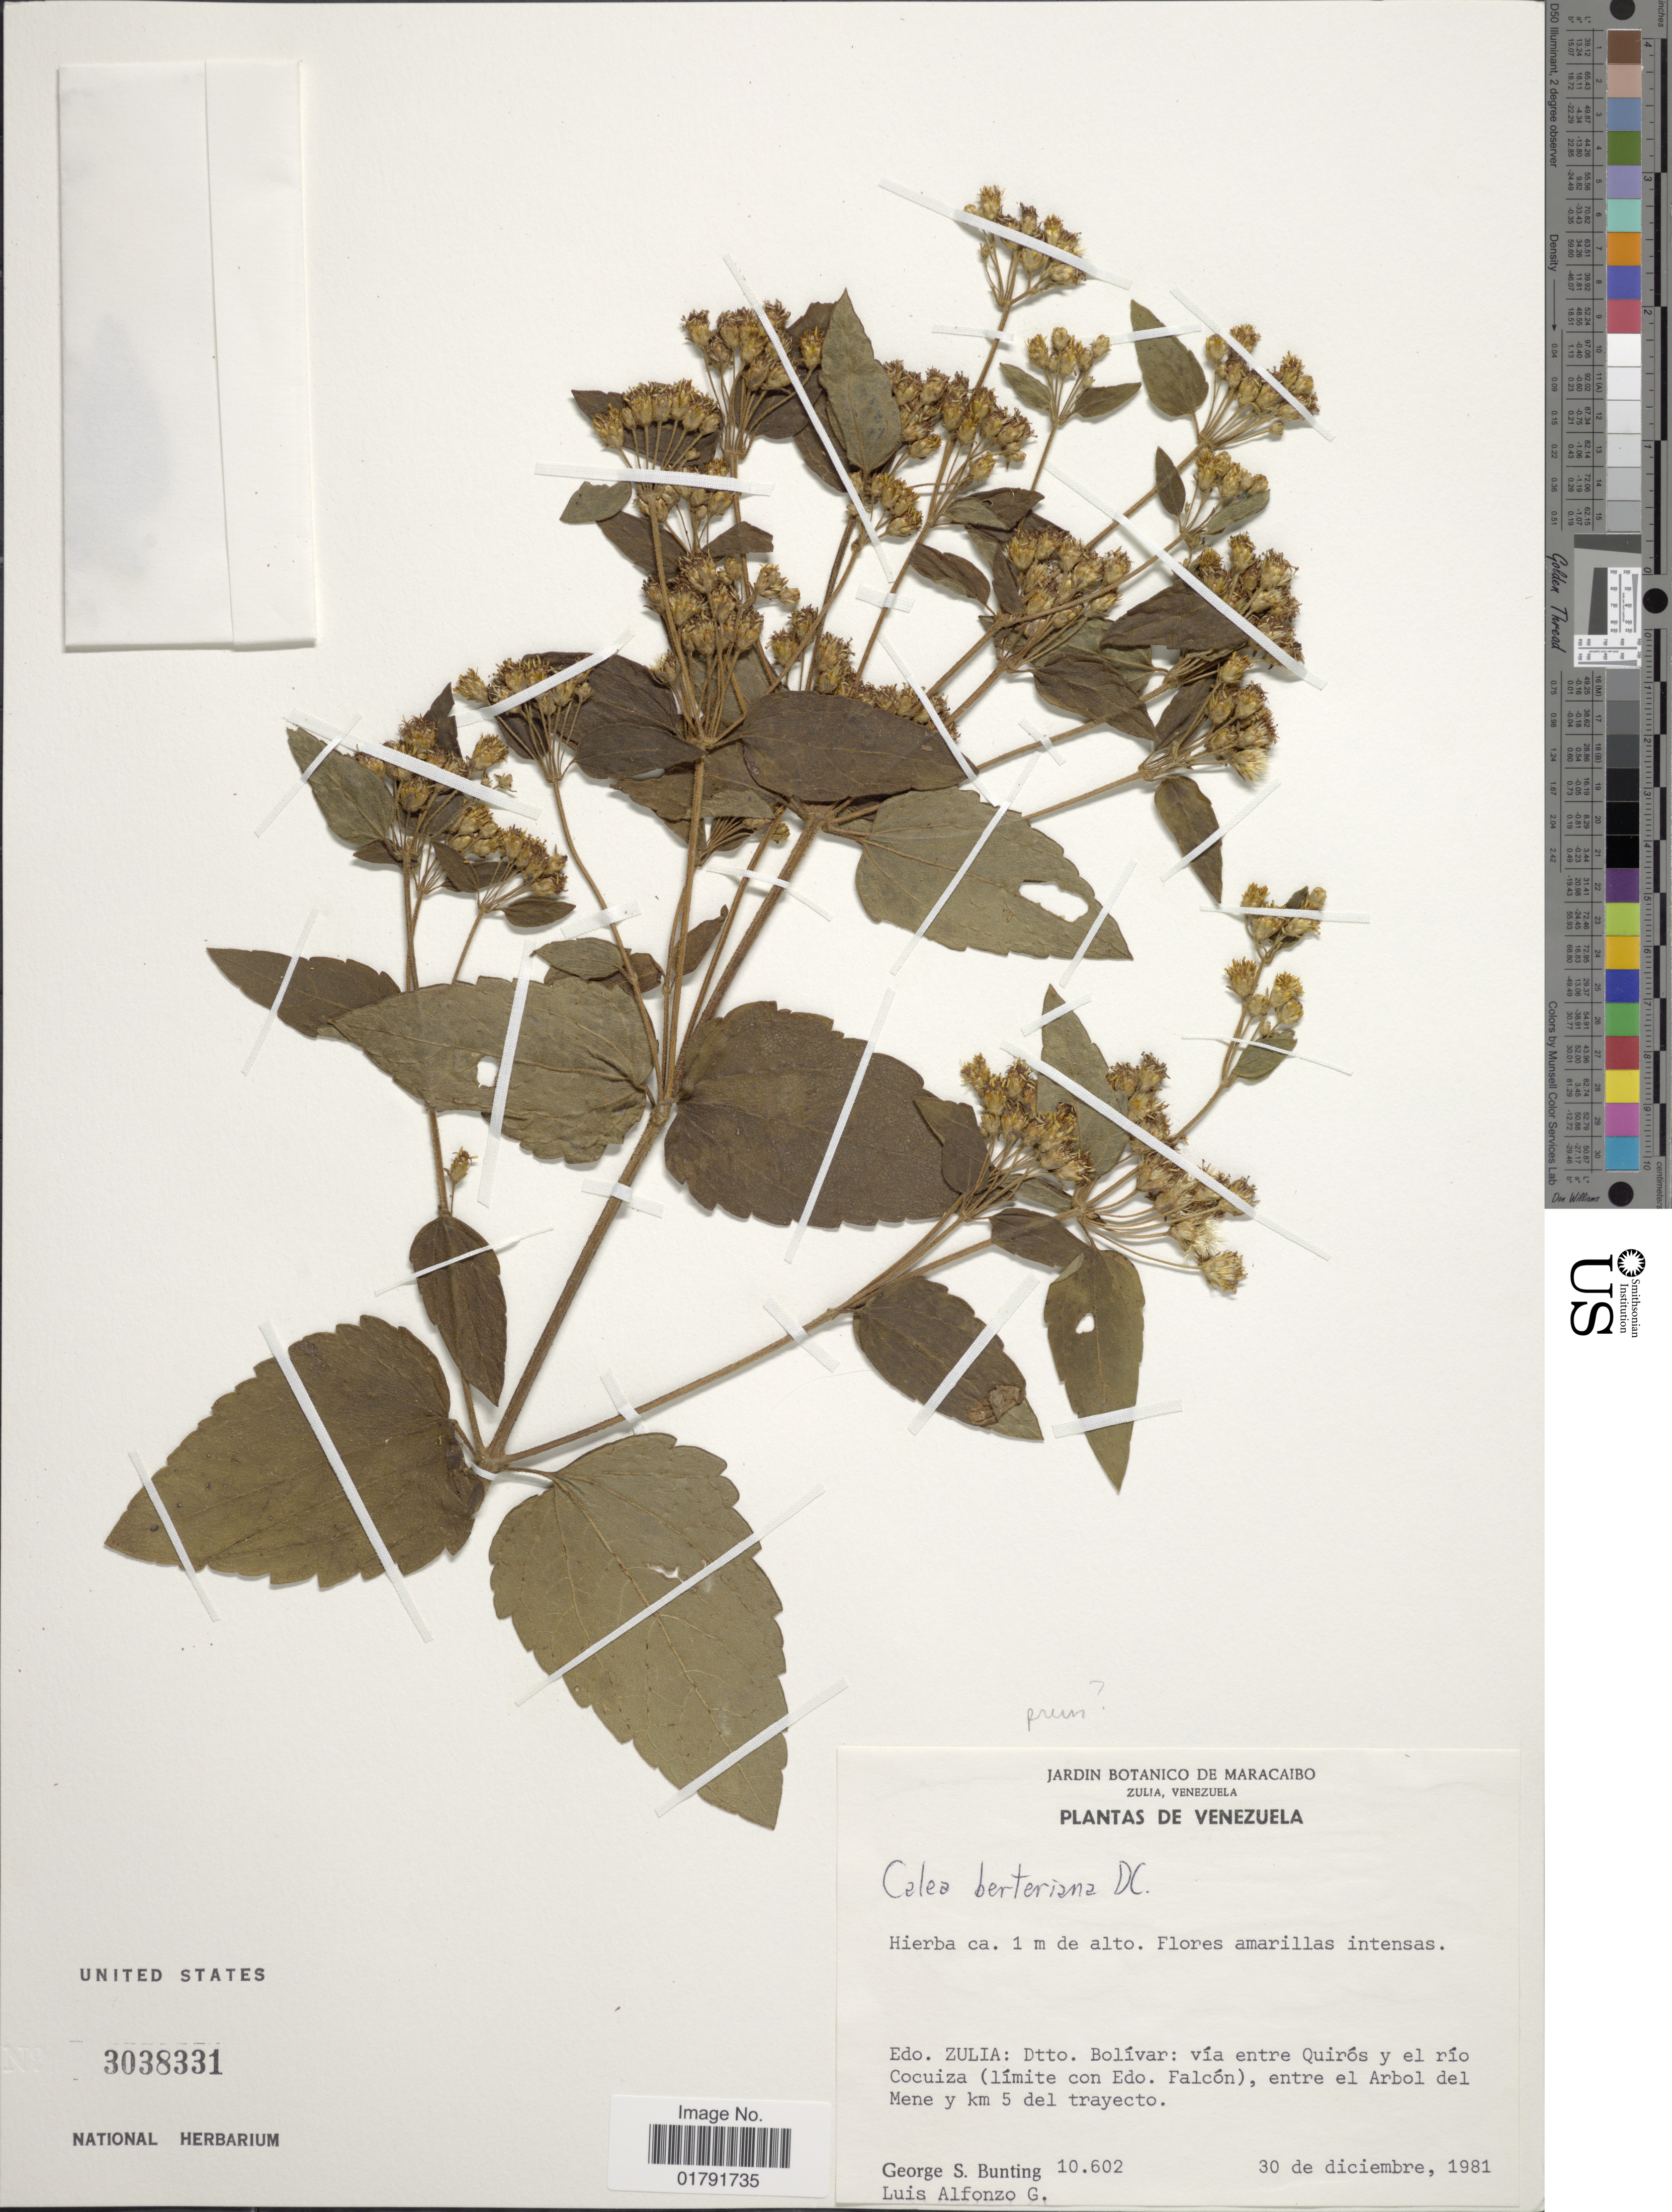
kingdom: Plantae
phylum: Tracheophyta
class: Magnoliopsida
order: Asterales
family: Asteraceae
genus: Calea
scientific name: Calea berteriana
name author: DC.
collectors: G. S. Bunting & L. Alfonzo G.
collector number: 10602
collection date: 1981-12-30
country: Venezuela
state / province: Zulia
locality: Dtto. Bolivar: via entre Quiros y el rio Cocuiza (limite con Edo. Falcon), entre el Arbol del Mene y km 5 del trayecto.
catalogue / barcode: US 3038331